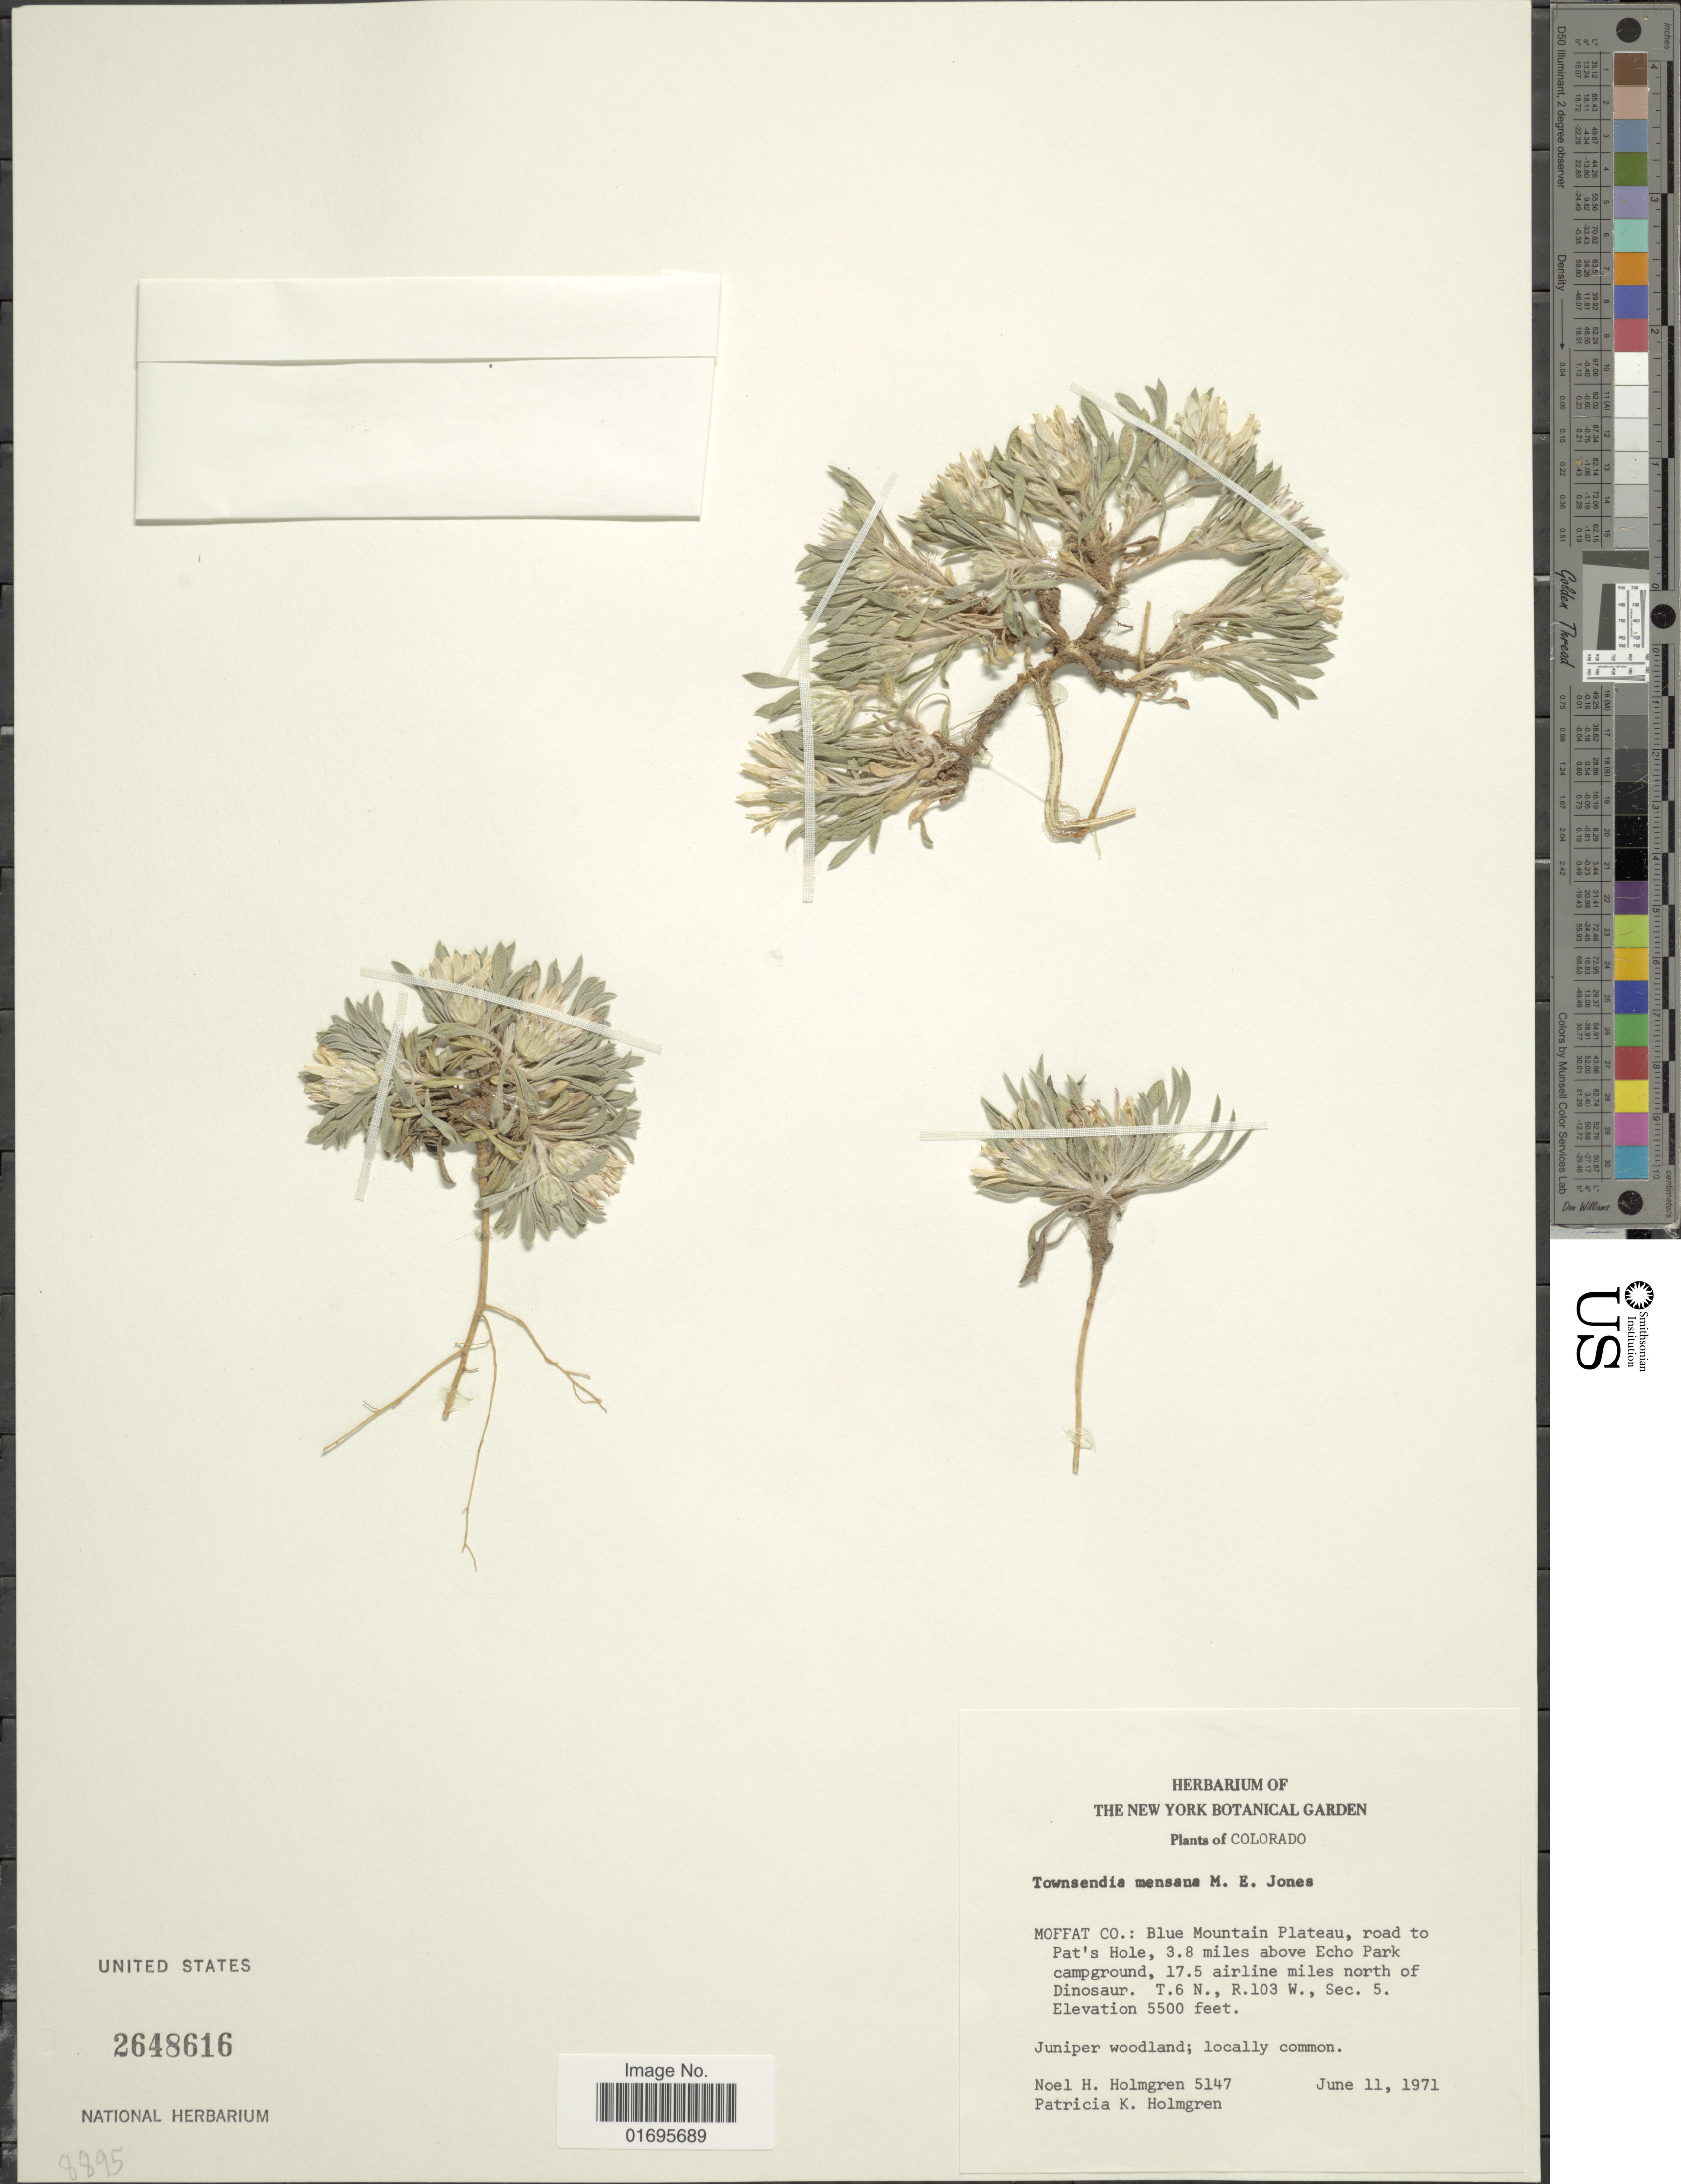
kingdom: Plantae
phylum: Tracheophyta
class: Magnoliopsida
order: Asterales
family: Asteraceae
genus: Townsendia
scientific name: Townsendia mensana var. jonesii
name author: Beaman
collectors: N. H. Holmgren & P. K. Holmgren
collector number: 5147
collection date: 1971-06-11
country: United States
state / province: Colorado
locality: Moffat Co.: Blue Mountain Plateau, road to Pat's Hole, 3.8 miles above Echo Park campground, 17.5 airline miles north of Dinosaur, T.6 N., R.103W., Sec. 5.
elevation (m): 1676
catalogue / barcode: US 2648616